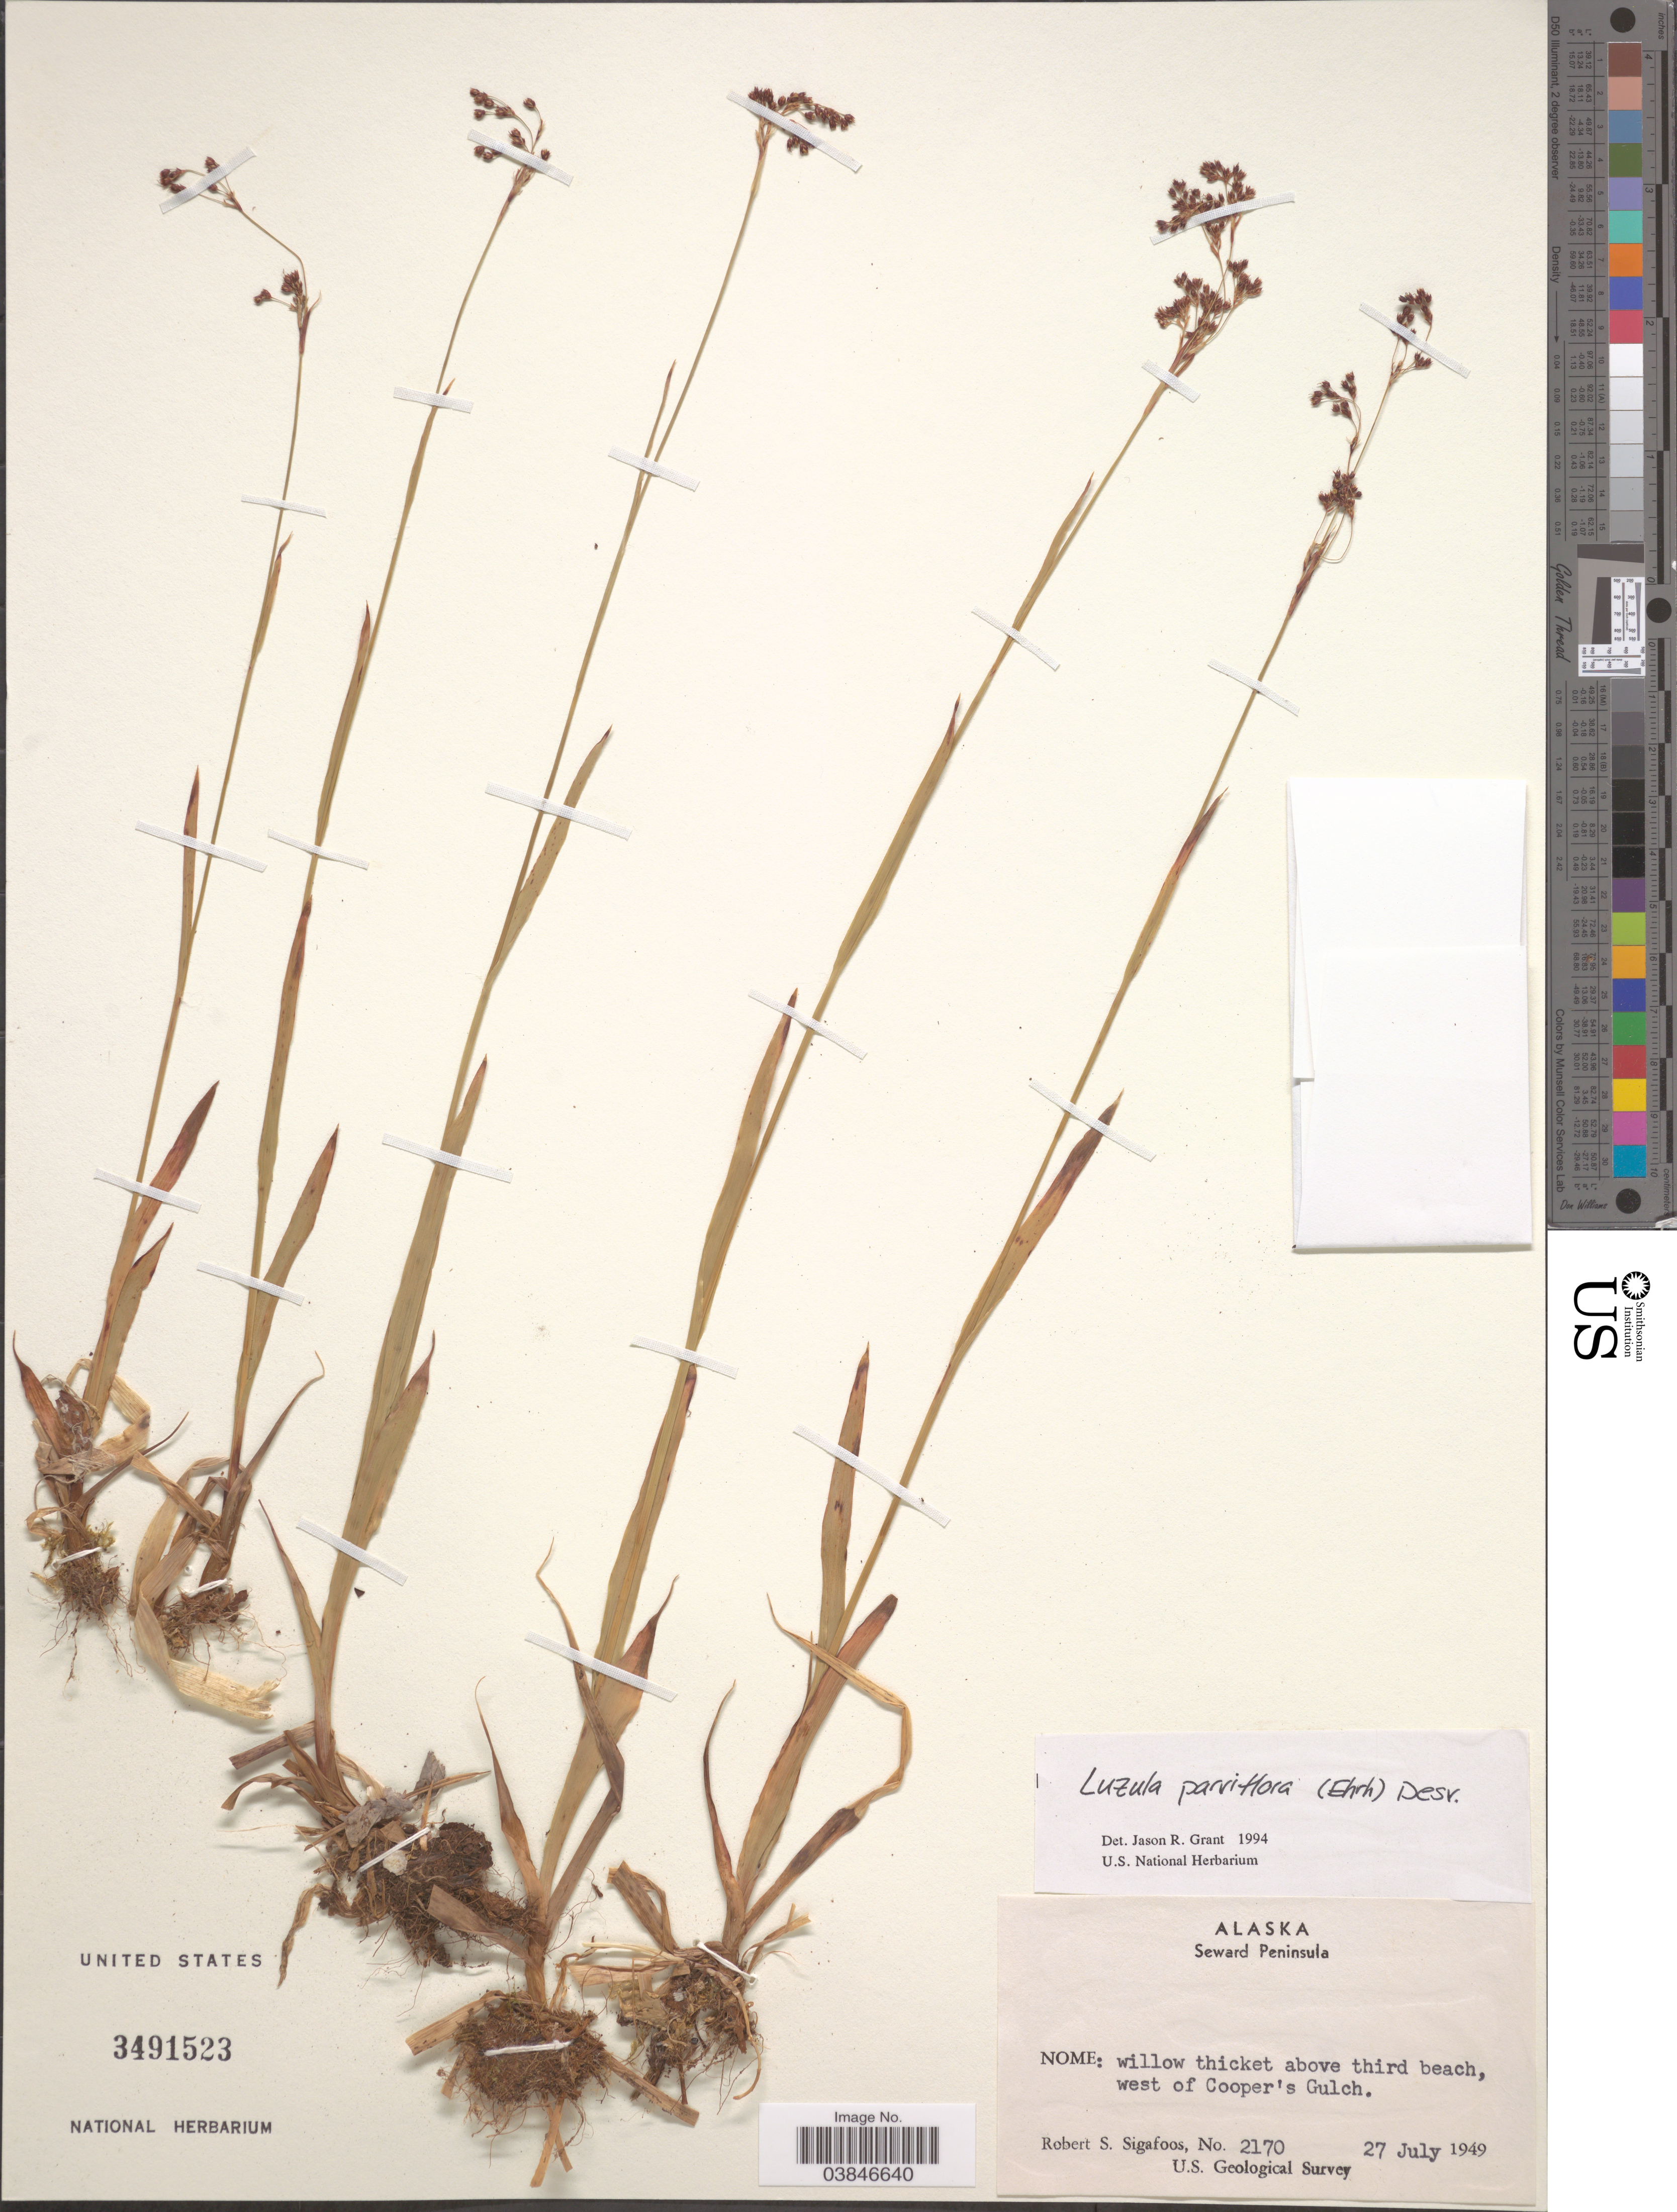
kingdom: Plantae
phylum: Tracheophyta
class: Liliopsida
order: Poales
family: Juncaceae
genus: Luzula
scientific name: Luzula parviflora subsp. parviflora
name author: (Ehrh.) Desv.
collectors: R. Sigafoos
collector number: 2170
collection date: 1949-07-27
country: United States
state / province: Alaska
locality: Seward Peninsula. Nome: above third beach, west of Cooper's Creek.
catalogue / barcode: US 3491523